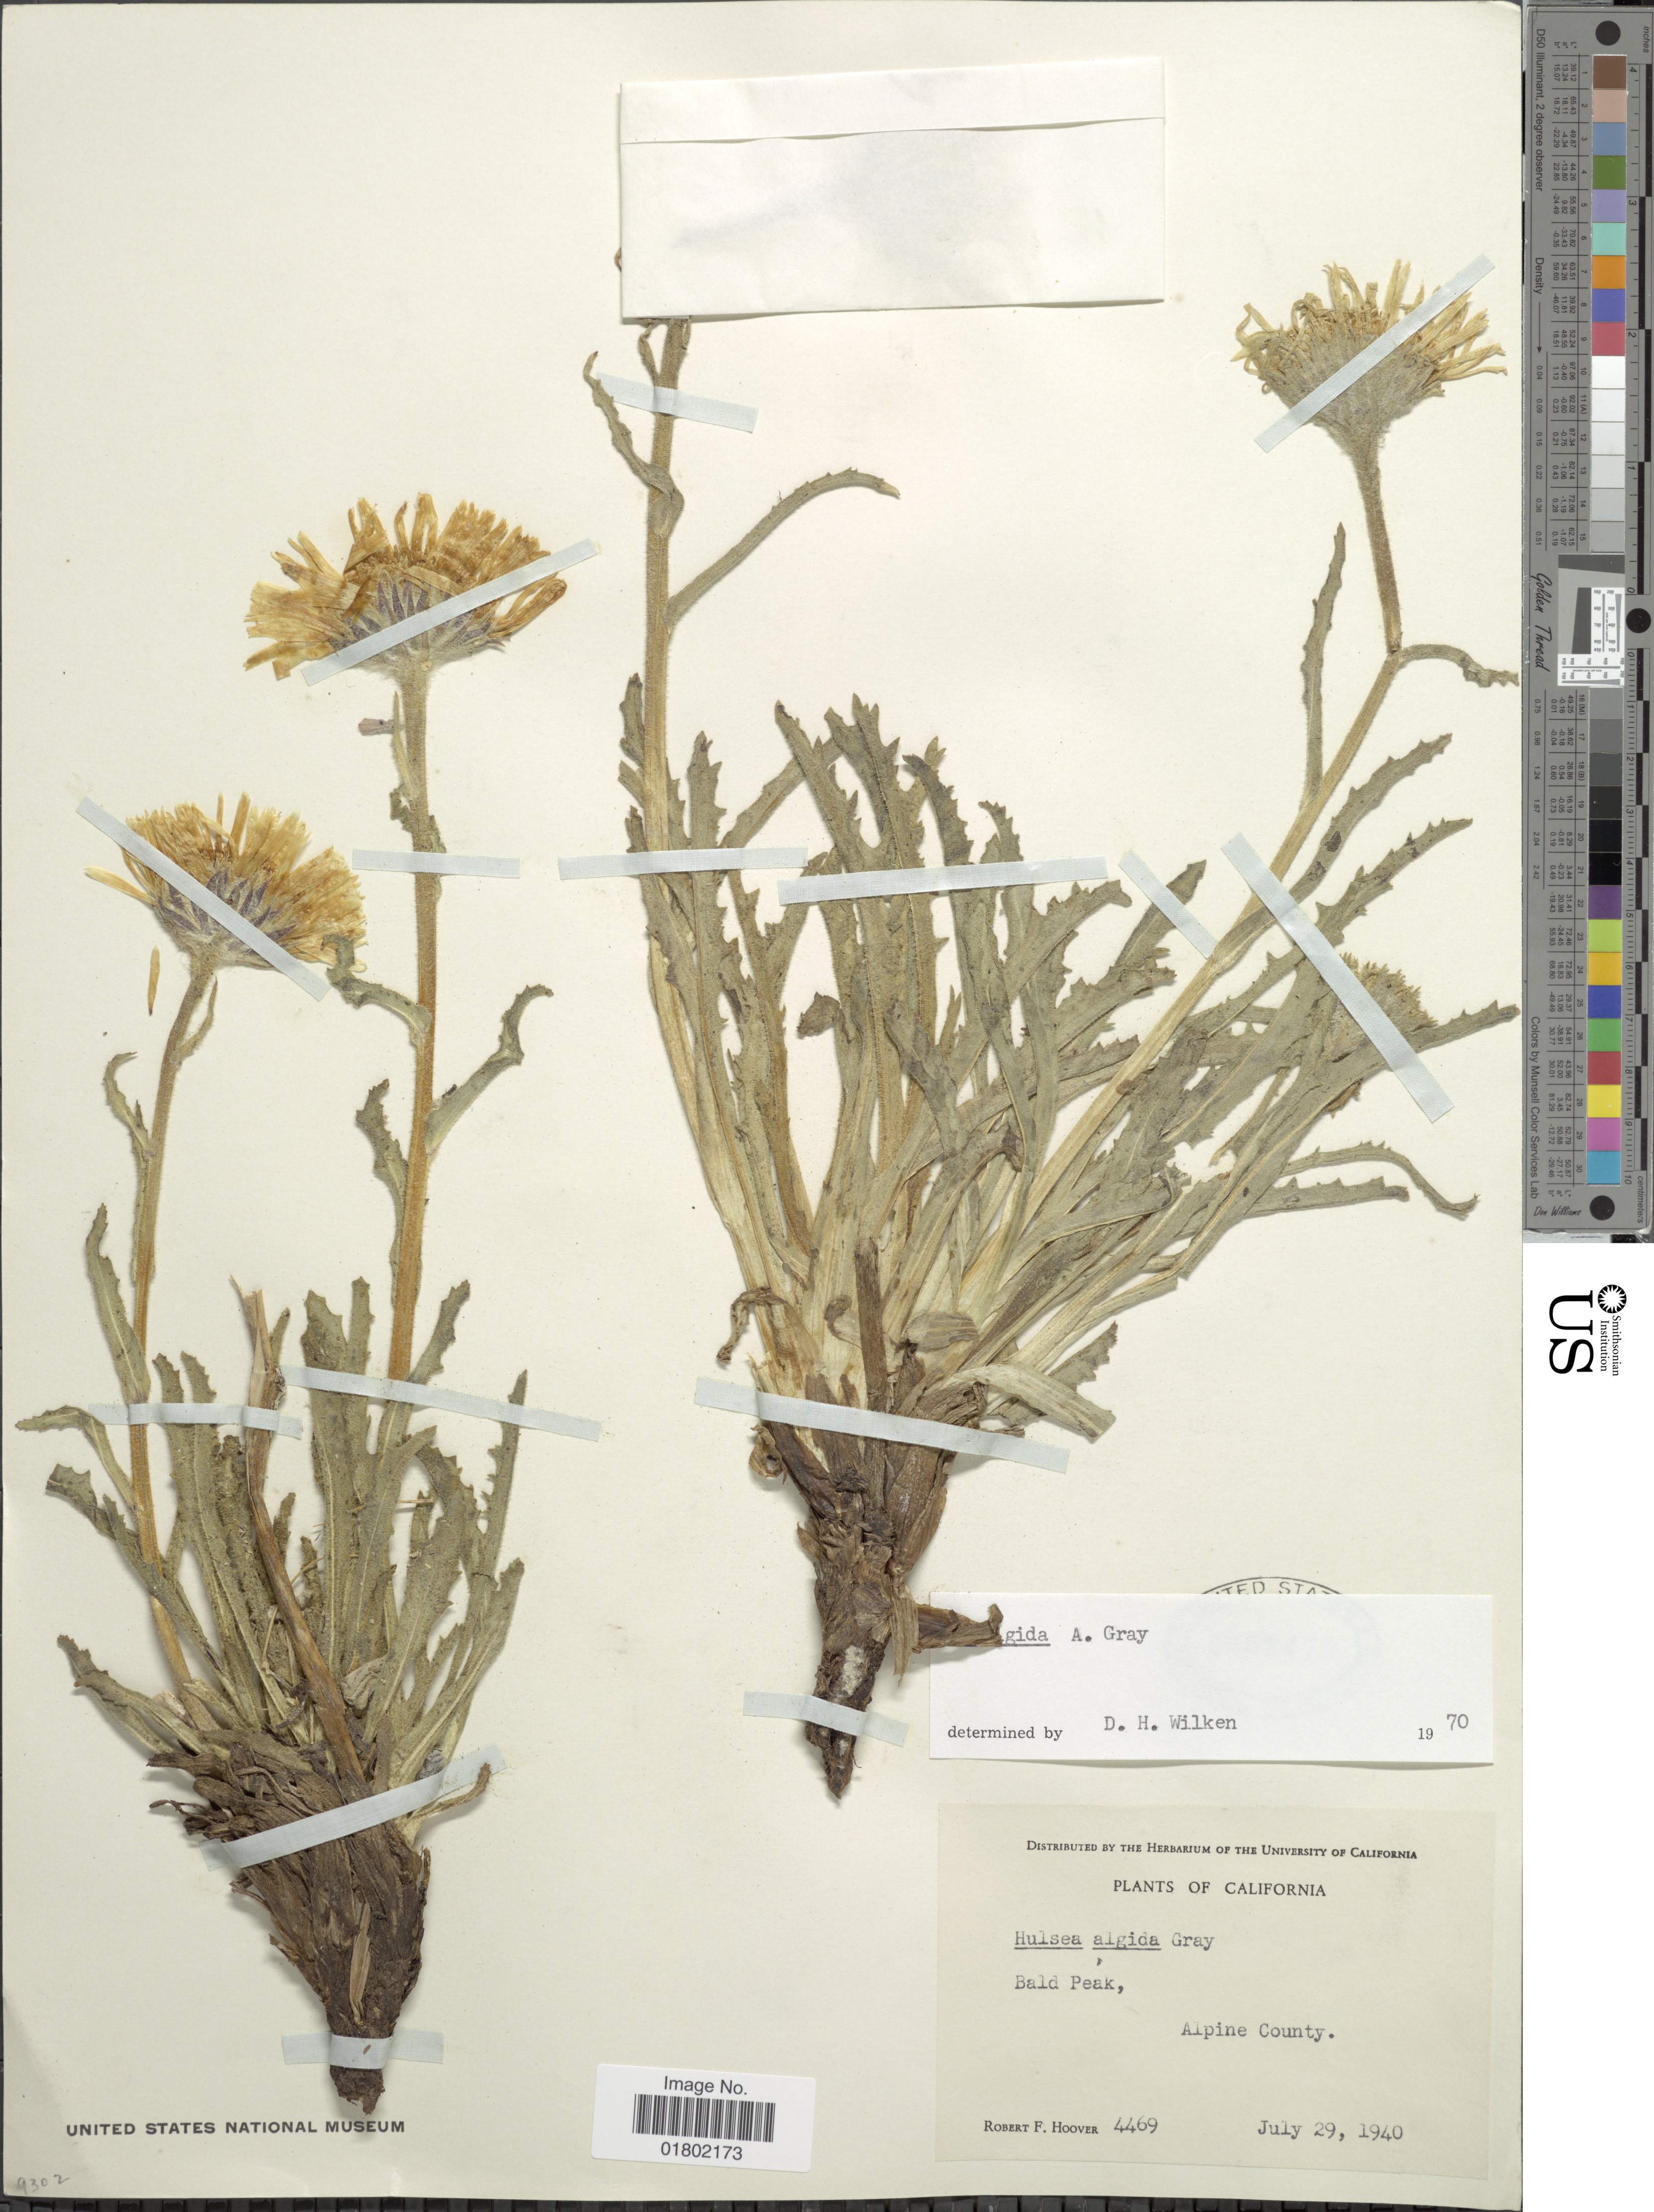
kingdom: Plantae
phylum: Tracheophyta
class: Magnoliopsida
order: Asterales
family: Asteraceae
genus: Hulsea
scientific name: Hulsea algida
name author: A. Gray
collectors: R. F. Hoover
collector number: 4469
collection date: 1940-07-29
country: United States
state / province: California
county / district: Alpine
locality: Bald Peak, Alpine County